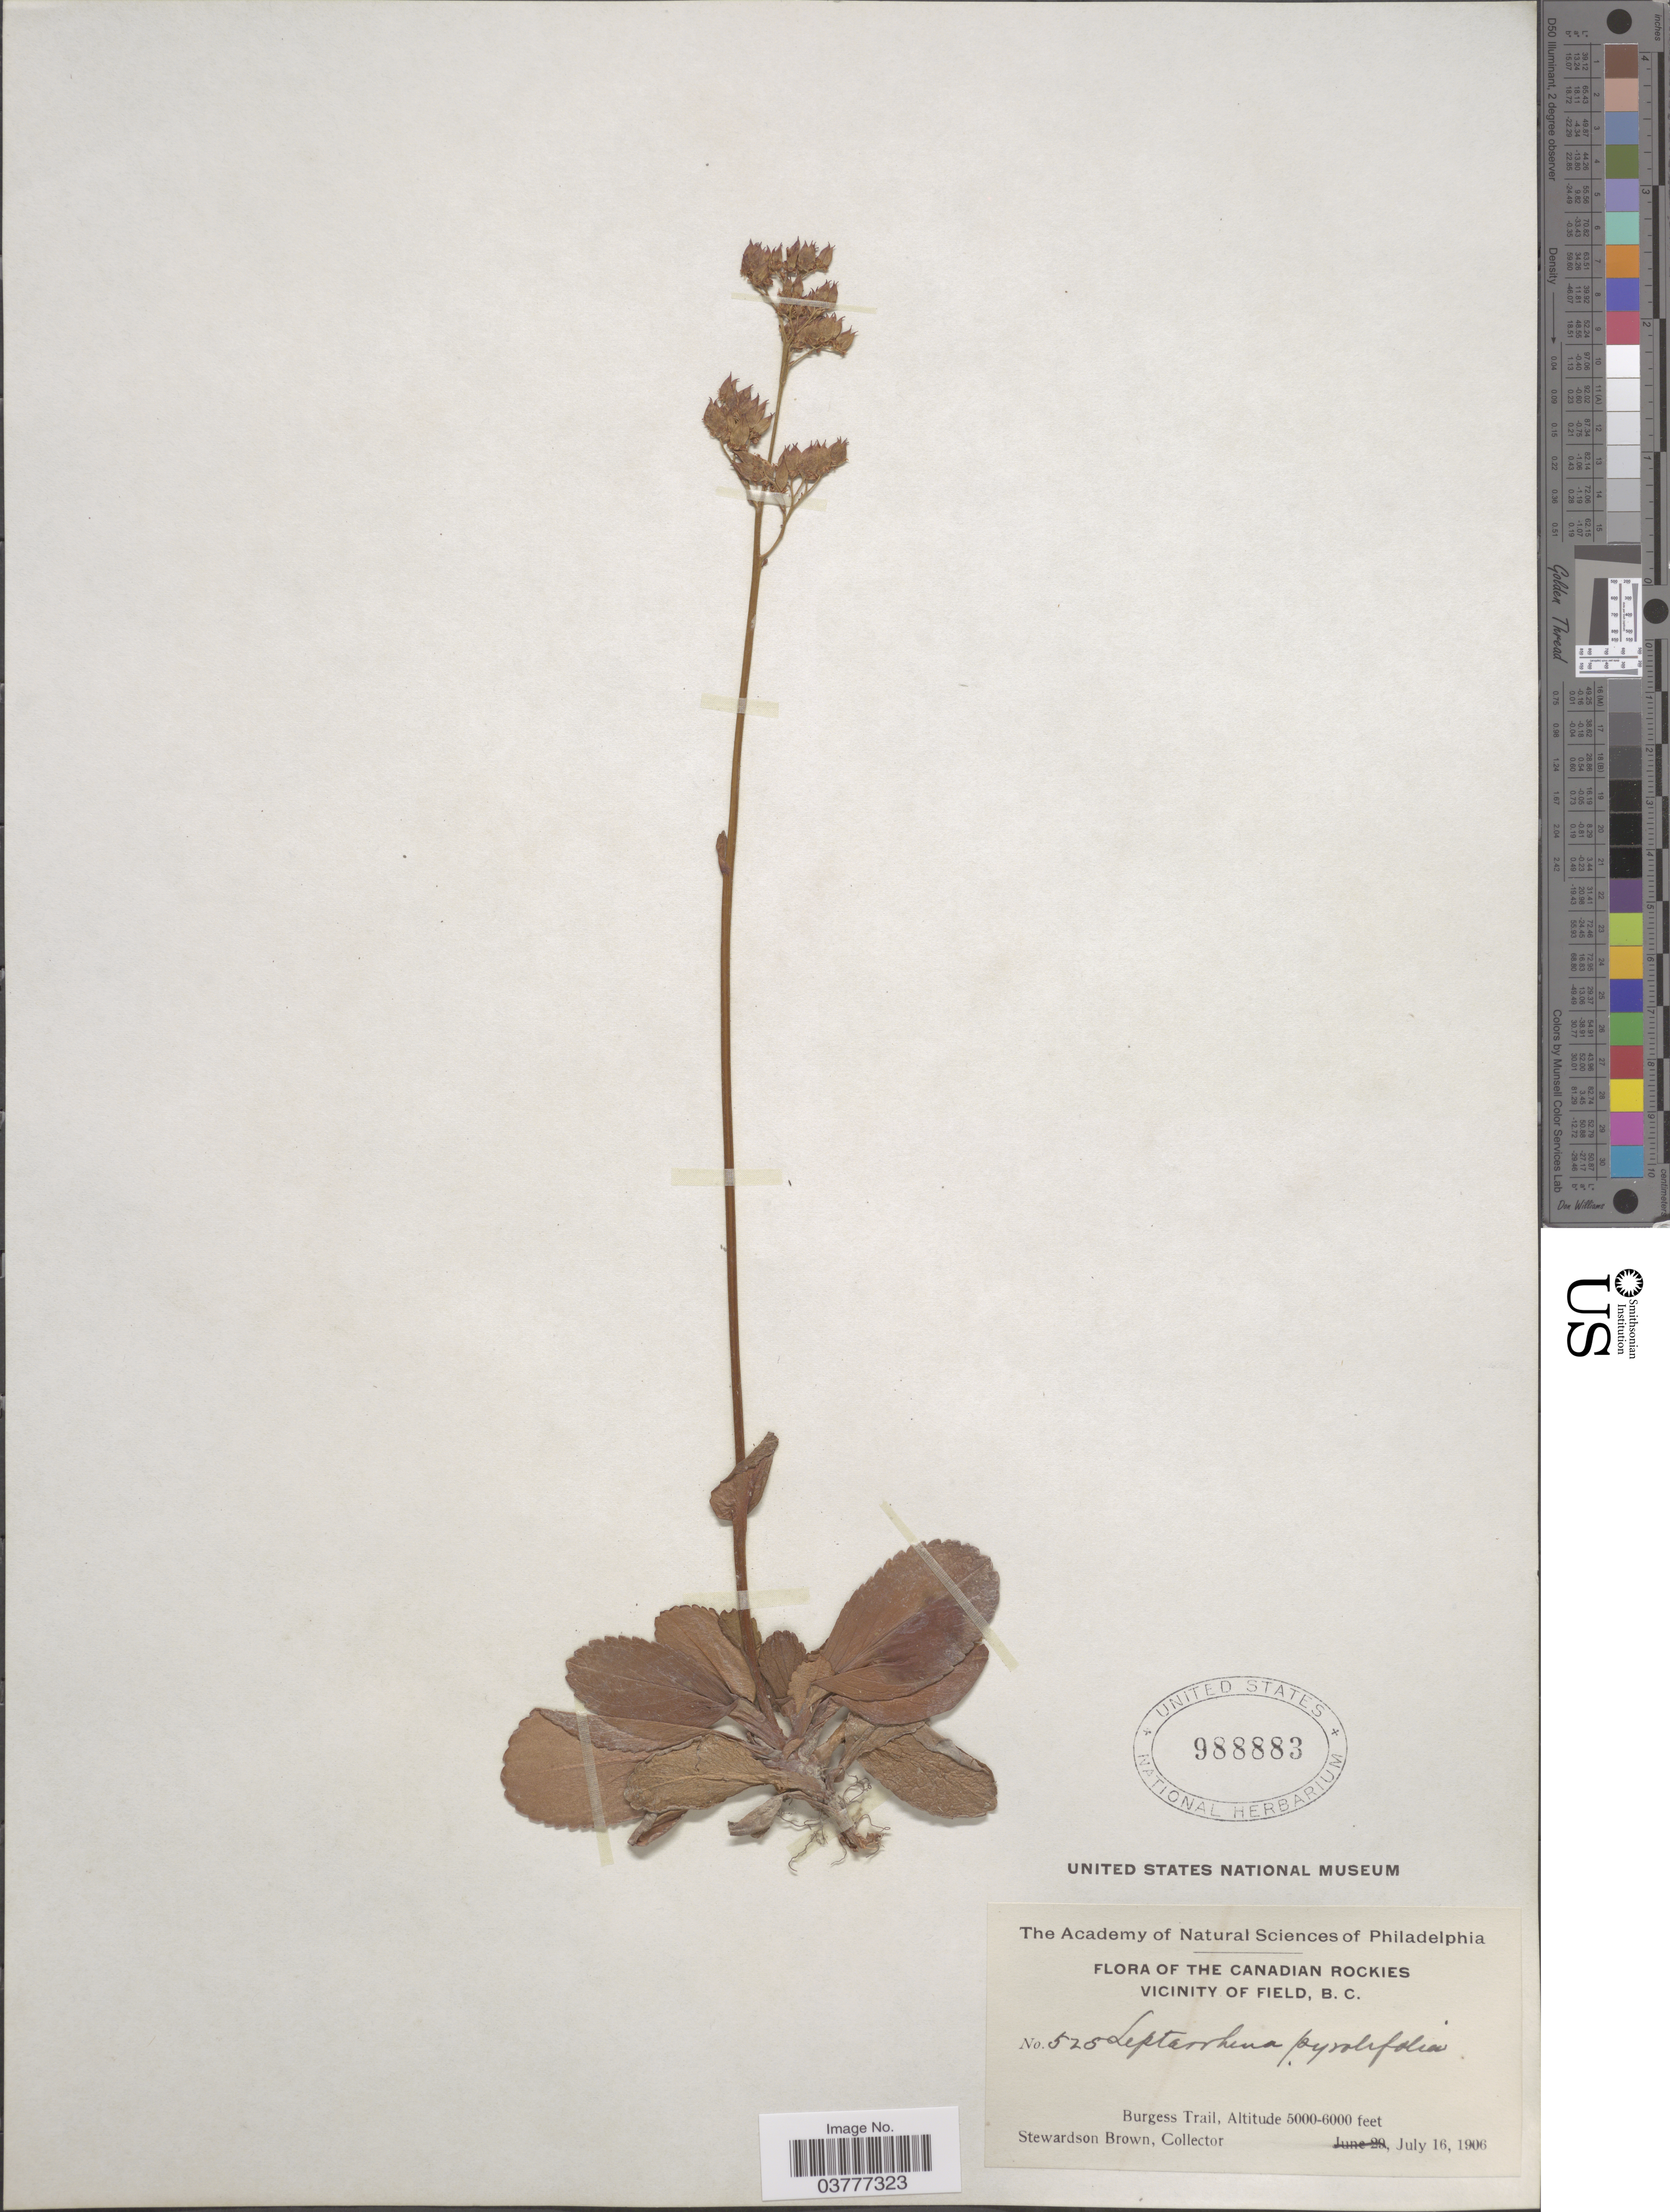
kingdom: Plantae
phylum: Tracheophyta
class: Magnoliopsida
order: Saxifragales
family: Saxifragaceae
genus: Leptarrhena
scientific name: Leptarrhena pyrolifolia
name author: (D. Don) Ser.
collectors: S. Brown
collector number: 525*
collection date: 1906-07-16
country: Canada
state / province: British Columbia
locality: The Canadian Rockies Vicinity of Field. Burgess Trail.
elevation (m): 1524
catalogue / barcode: US 988883